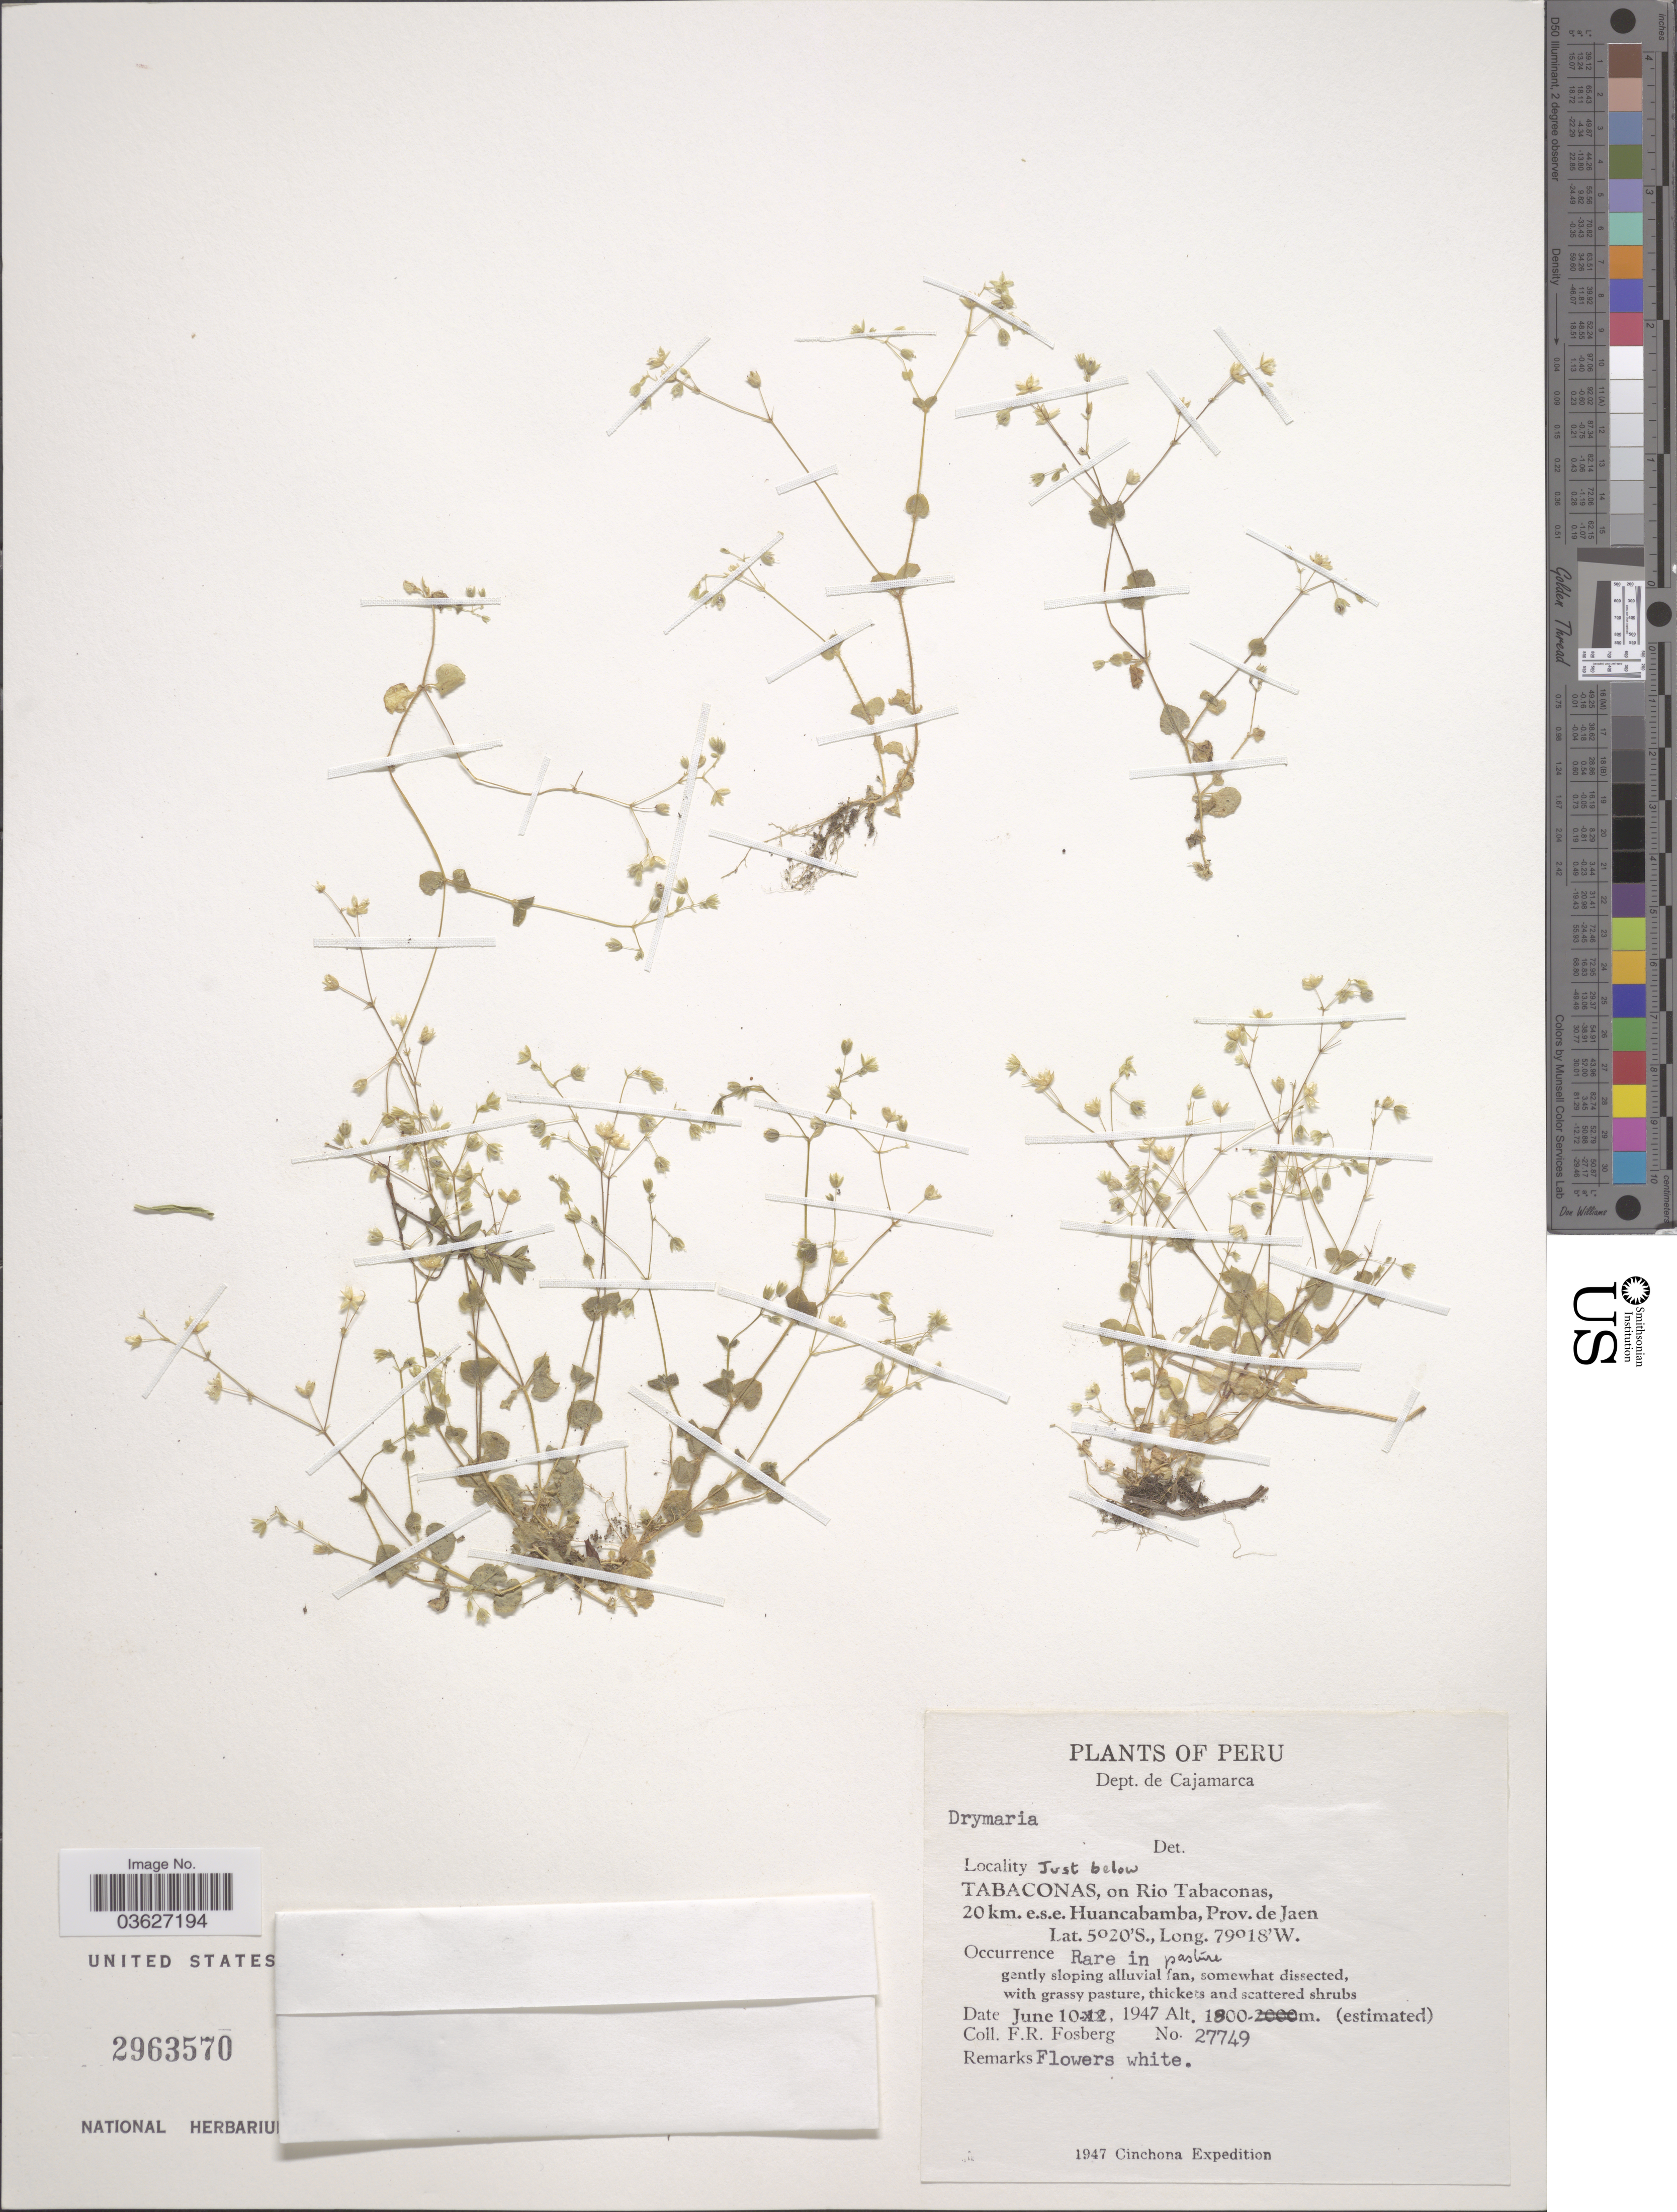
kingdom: Plantae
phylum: Tracheophyta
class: Magnoliopsida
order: Caryophyllales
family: Caryophyllaceae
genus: Drymaria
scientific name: Drymaria sp.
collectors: F. R. Fosberg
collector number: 27749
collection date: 1947-06-10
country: Peru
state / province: Cajamarca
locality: Dept. de Cajamarca. Just below Tabaconas, on Rio Tabaconas, 20 km. e.s.e. Huancabamba, Prov. de Jaen.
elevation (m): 1800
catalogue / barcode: US 2963570